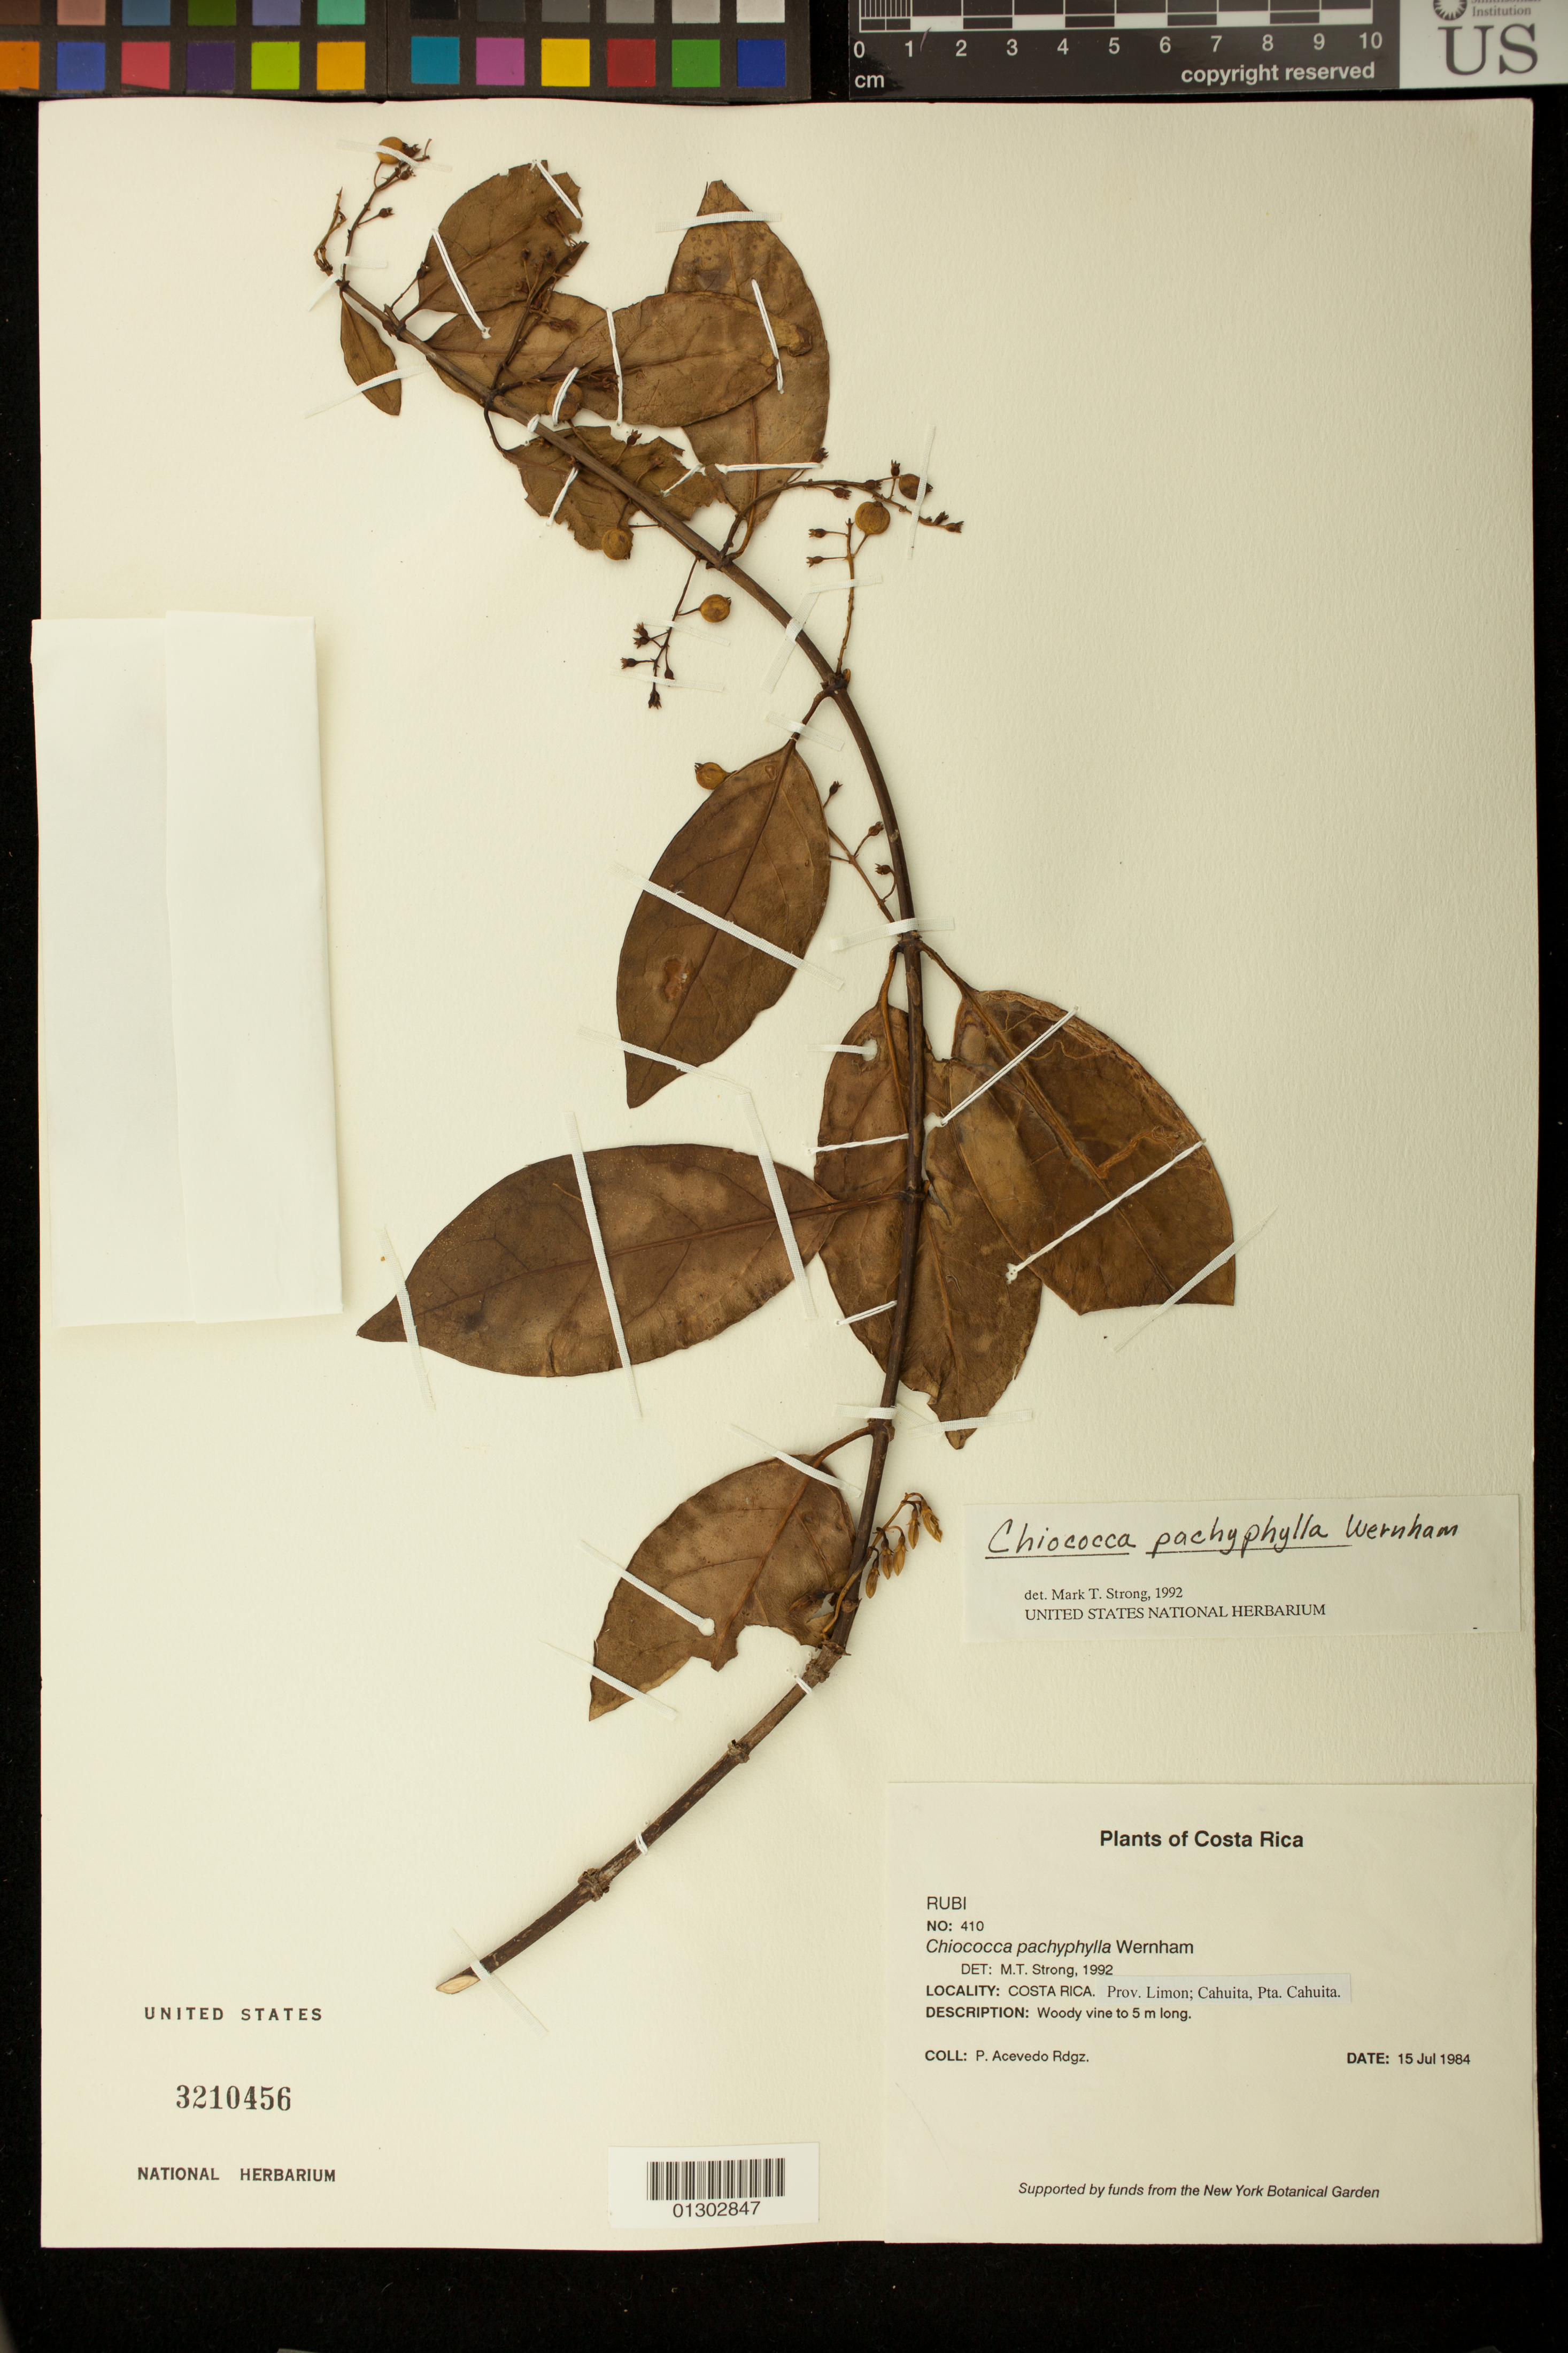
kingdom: Plantae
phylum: Tracheophyta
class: Magnoliopsida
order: Gentianales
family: Rubiaceae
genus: Chiococca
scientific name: Chiococca pachyphylla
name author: Wernham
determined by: Strong, M. T., (US), Smithsonian Institution - National Museum of Natural History (UNITED STATES)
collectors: P. Acevedo-Rodr.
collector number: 410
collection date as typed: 15 Jul 1984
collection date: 1984-07-15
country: Costa Rica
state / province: Limon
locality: Prov. Limon; Cahuita, Pta. Cahuita.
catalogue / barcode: US 3210456